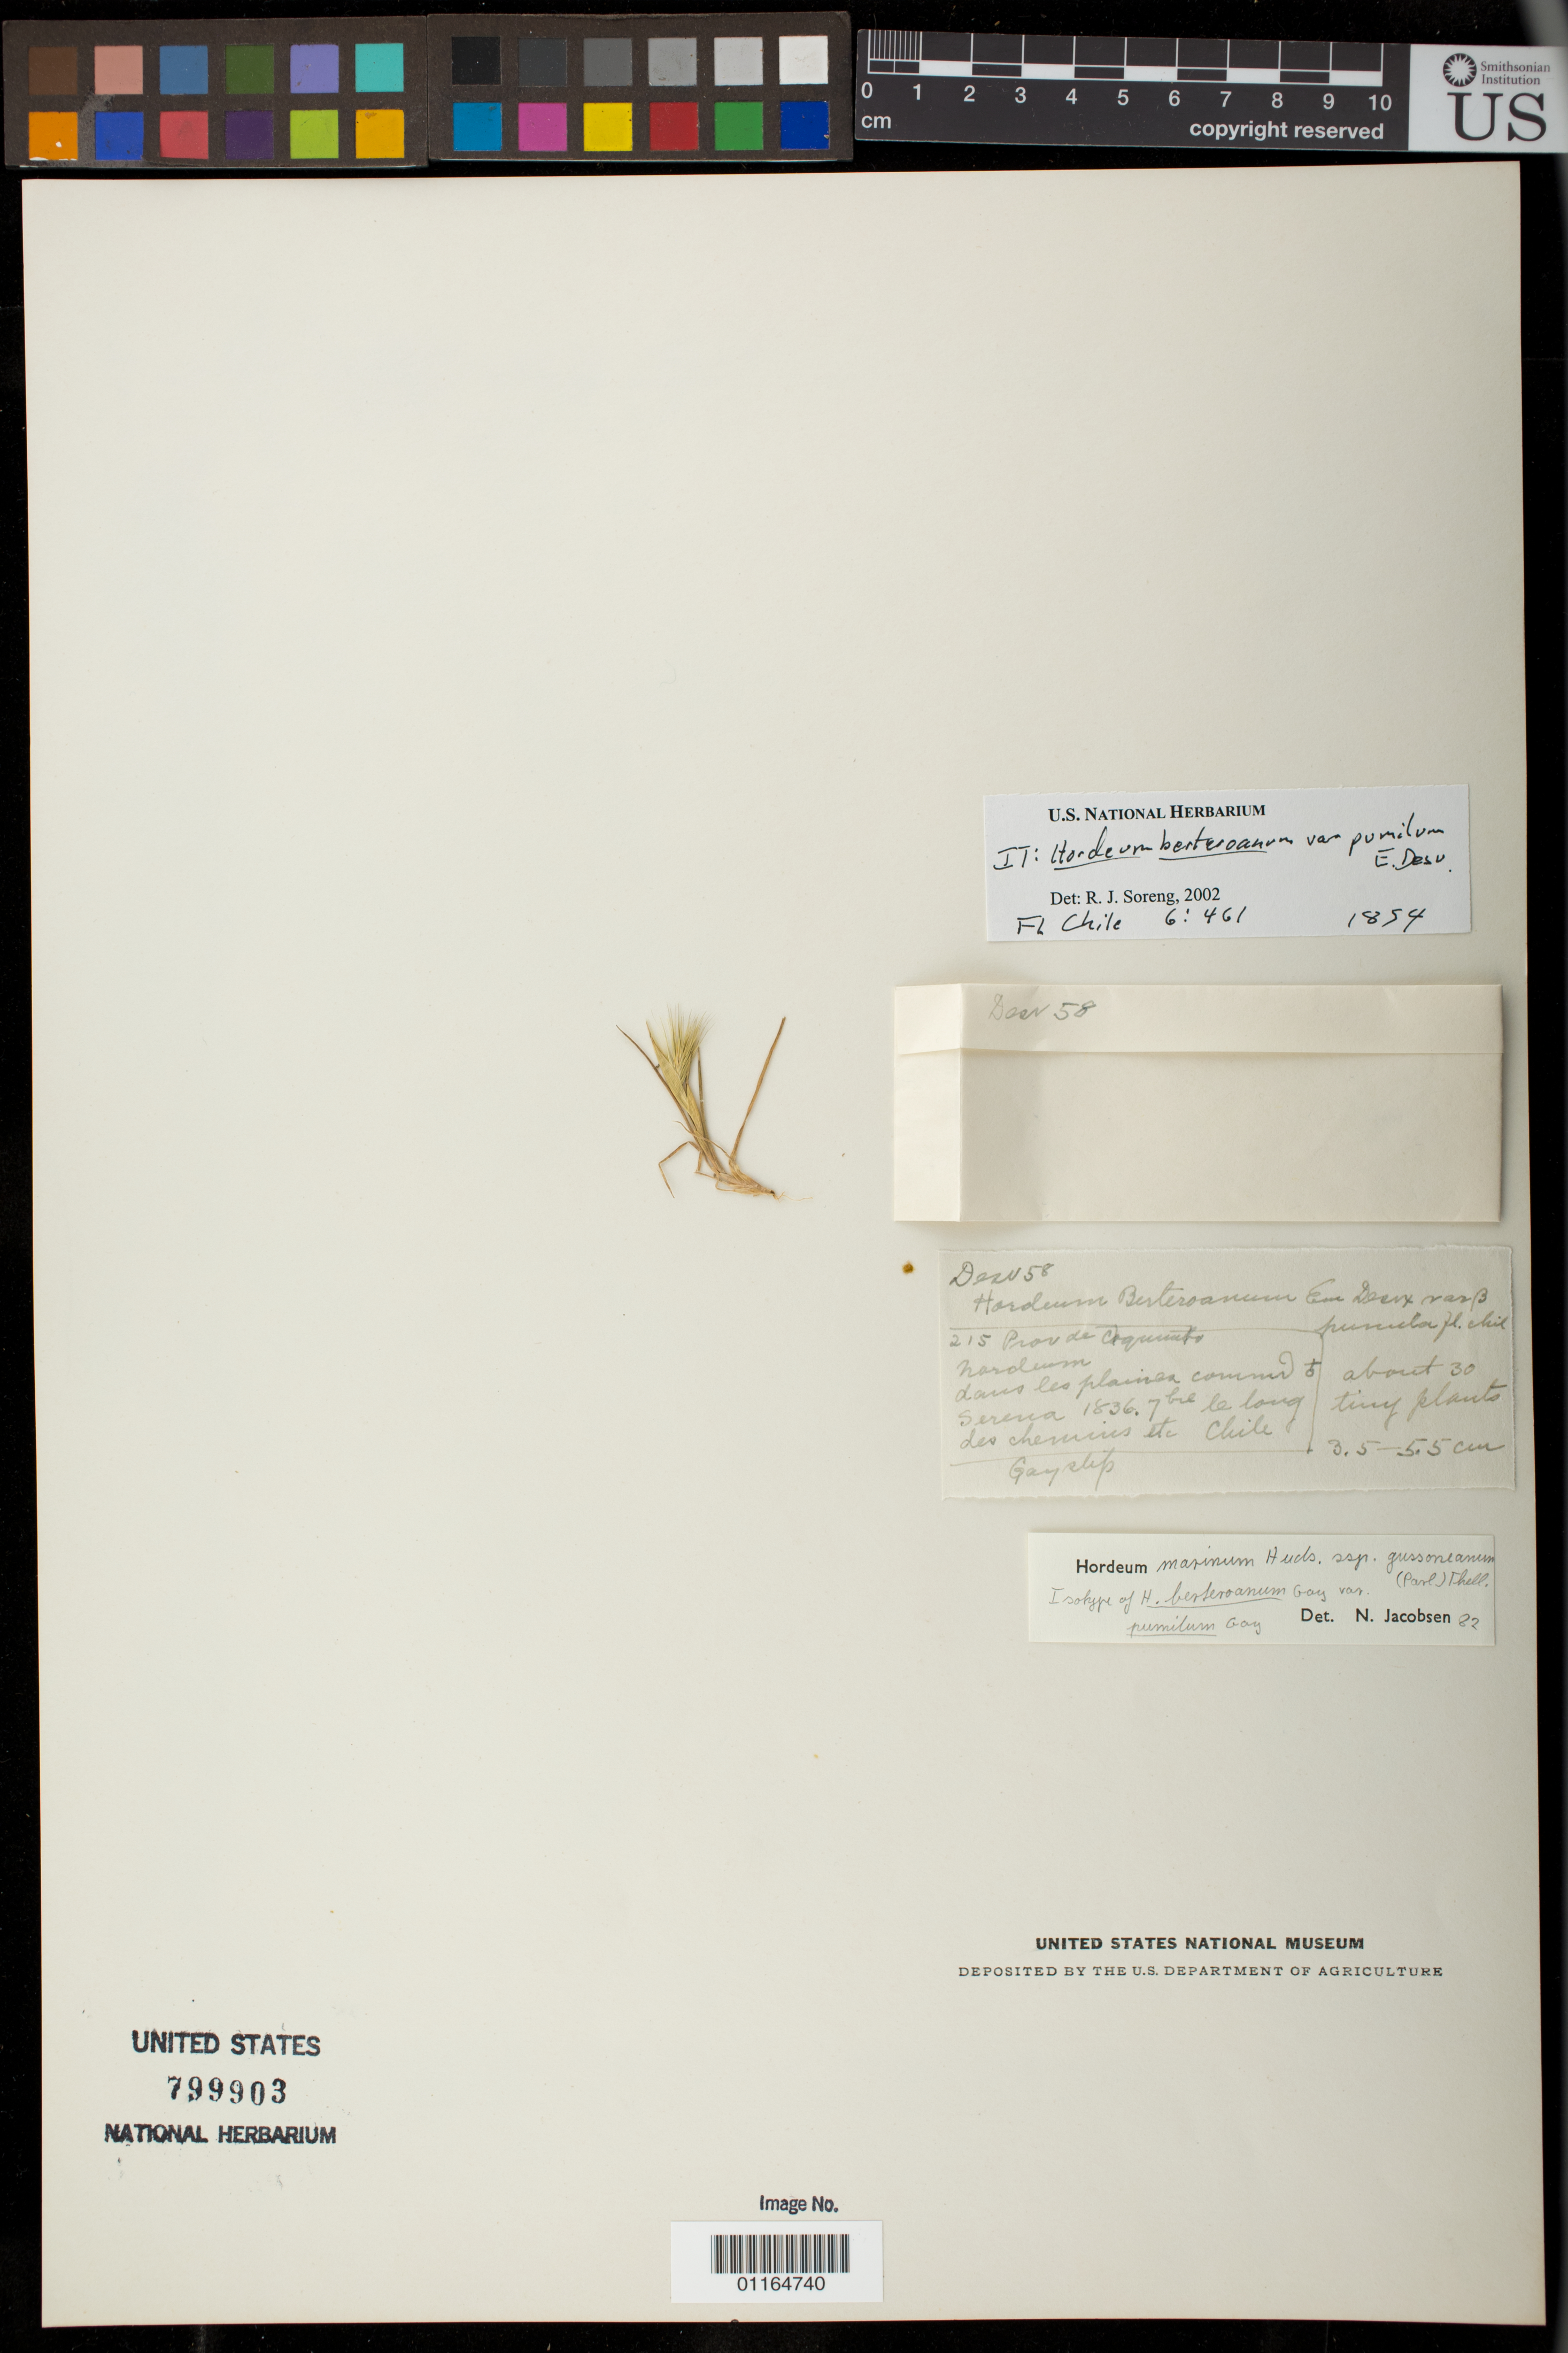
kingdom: Plantae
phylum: Tracheophyta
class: Liliopsida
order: Poales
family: Poaceae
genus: Hordeum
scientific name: Hordeum berteroanum var. pumilum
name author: É. Desv.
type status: Isotype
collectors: C. Gay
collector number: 215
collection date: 1836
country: Chile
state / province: Coquimbo (IV)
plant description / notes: Fragmentary material of type specimen ex herb. unknown (herb. Desvaux?)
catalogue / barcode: US 799903